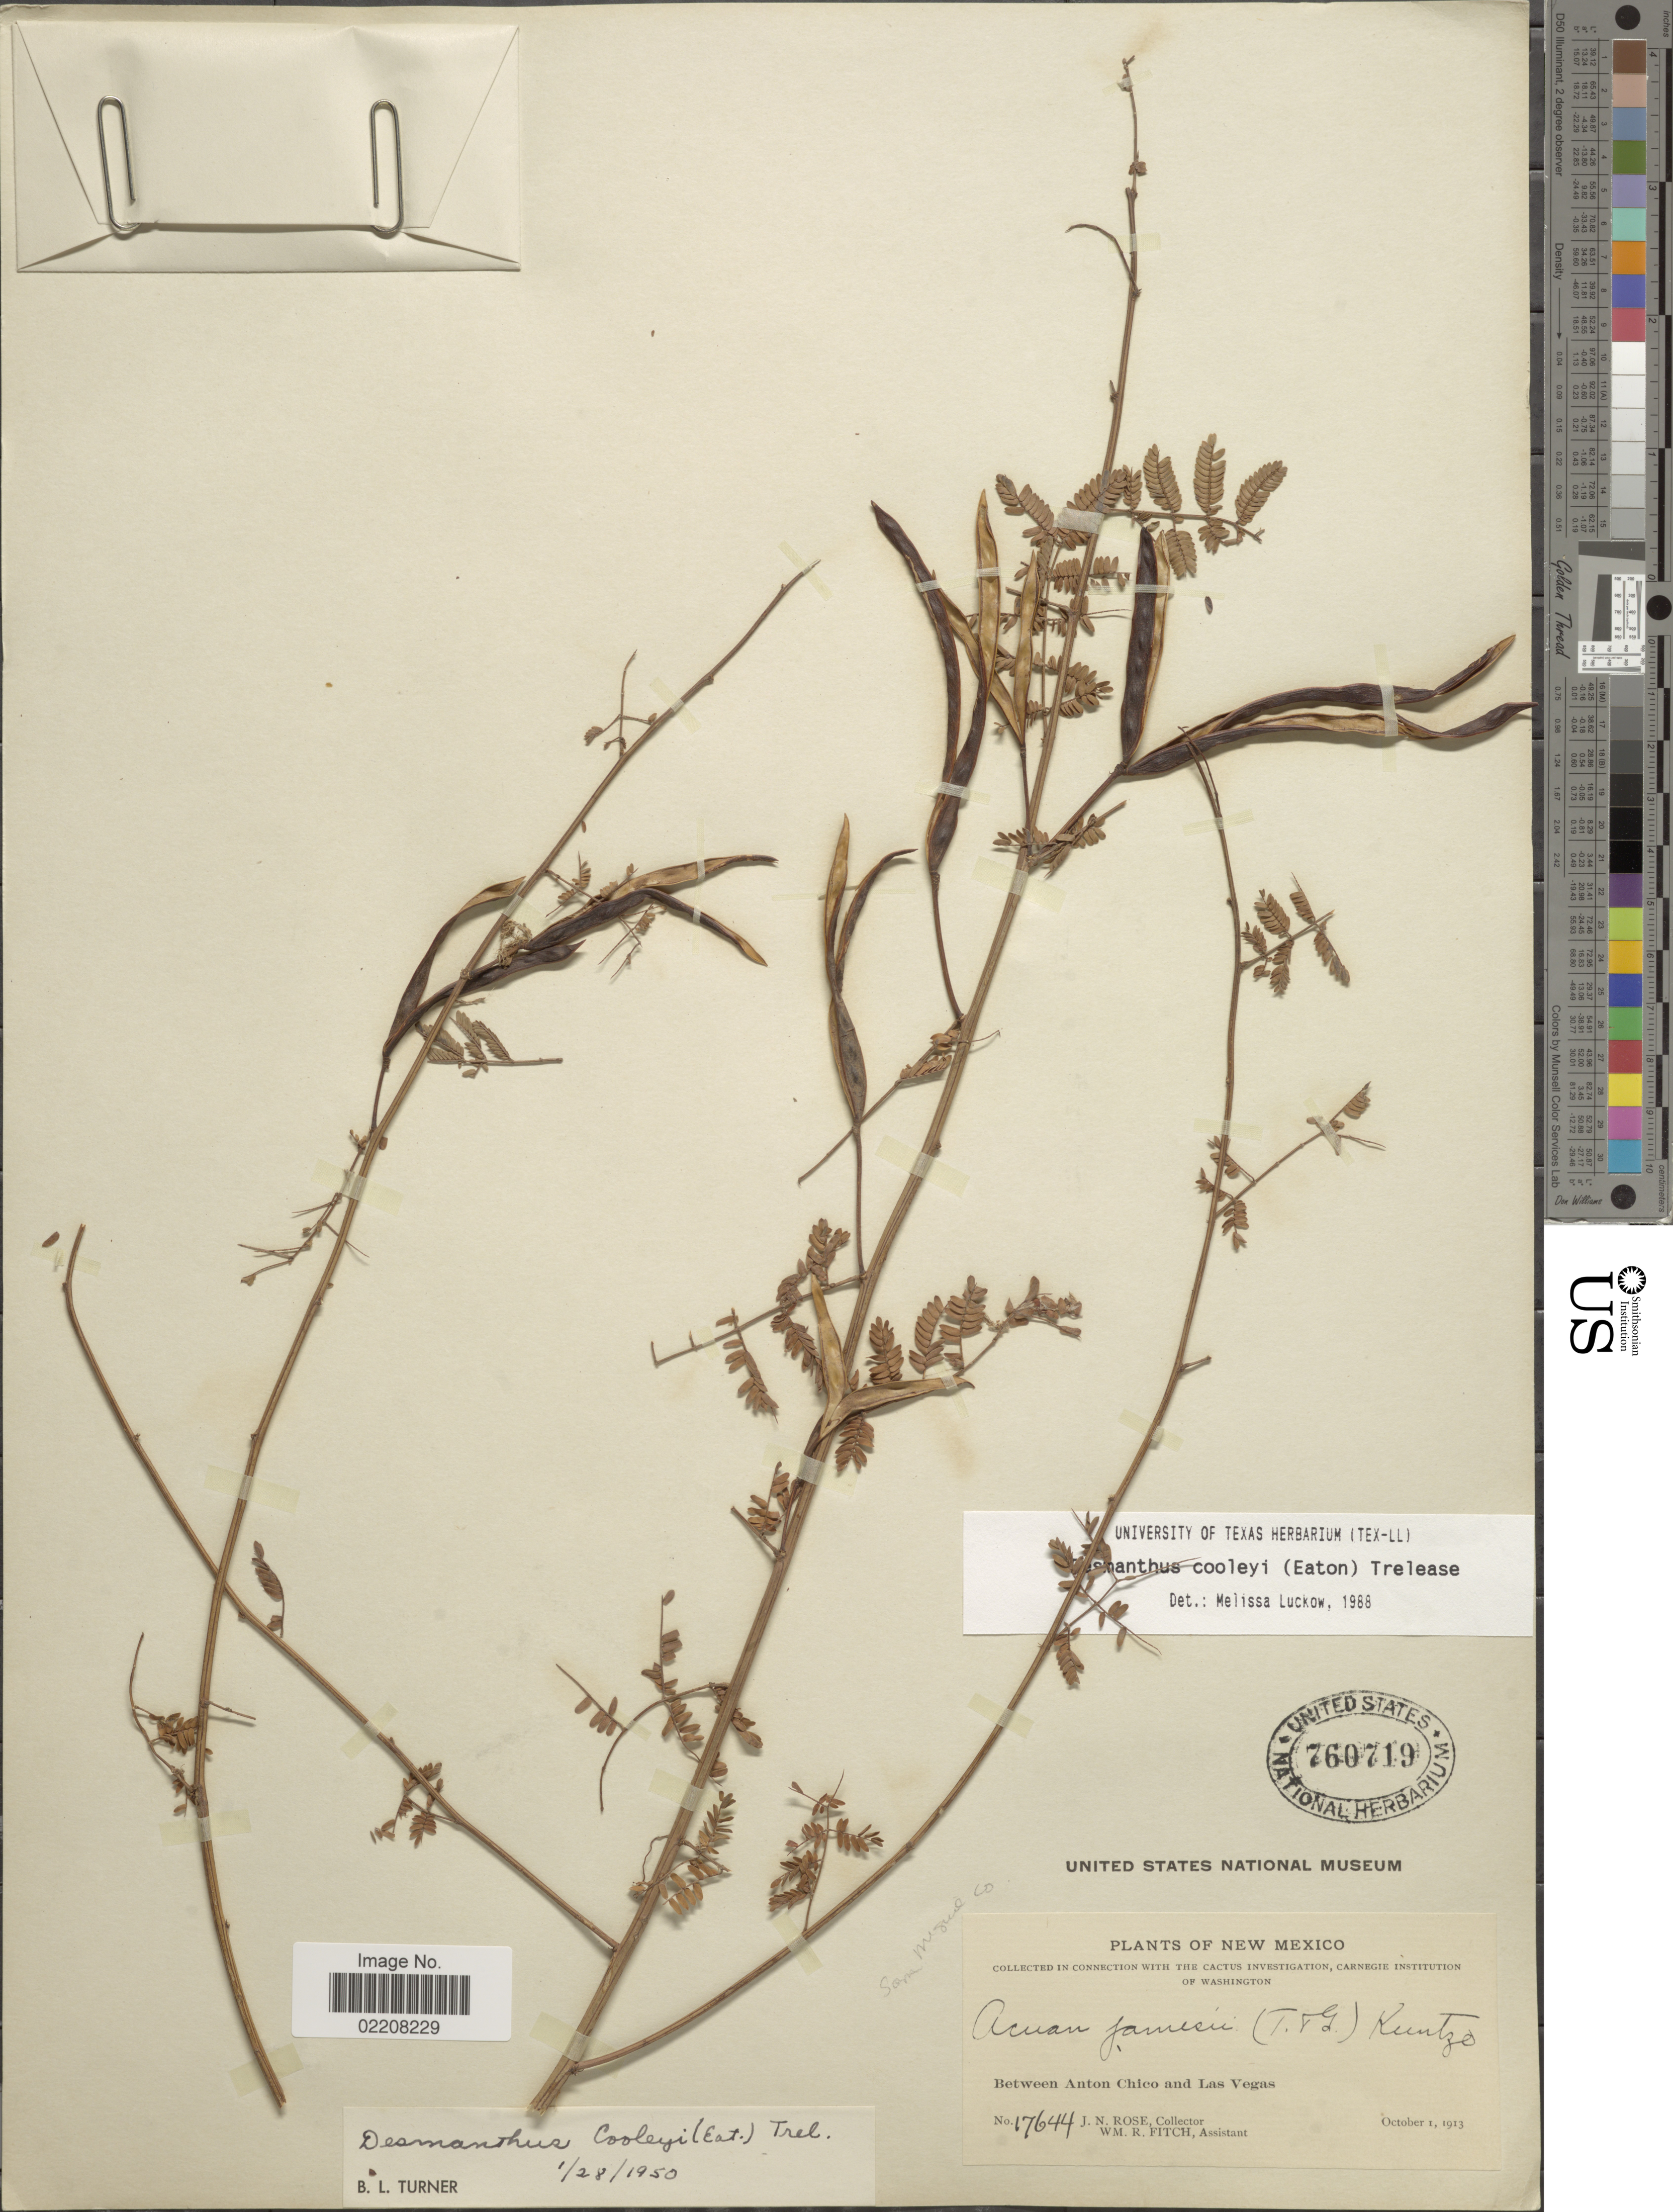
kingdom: Plantae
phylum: Tracheophyta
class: Magnoliopsida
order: Fabales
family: Fabaceae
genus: Desmanthus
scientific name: Desmanthus cooleyi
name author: (Eaton) Trel.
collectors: J. N. Rose & W. R. Fitch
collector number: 17644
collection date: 1913-10-01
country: United States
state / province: New Mexico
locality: San Miguel Co. Between Anton Chico and Las Vegas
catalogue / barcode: US 760719